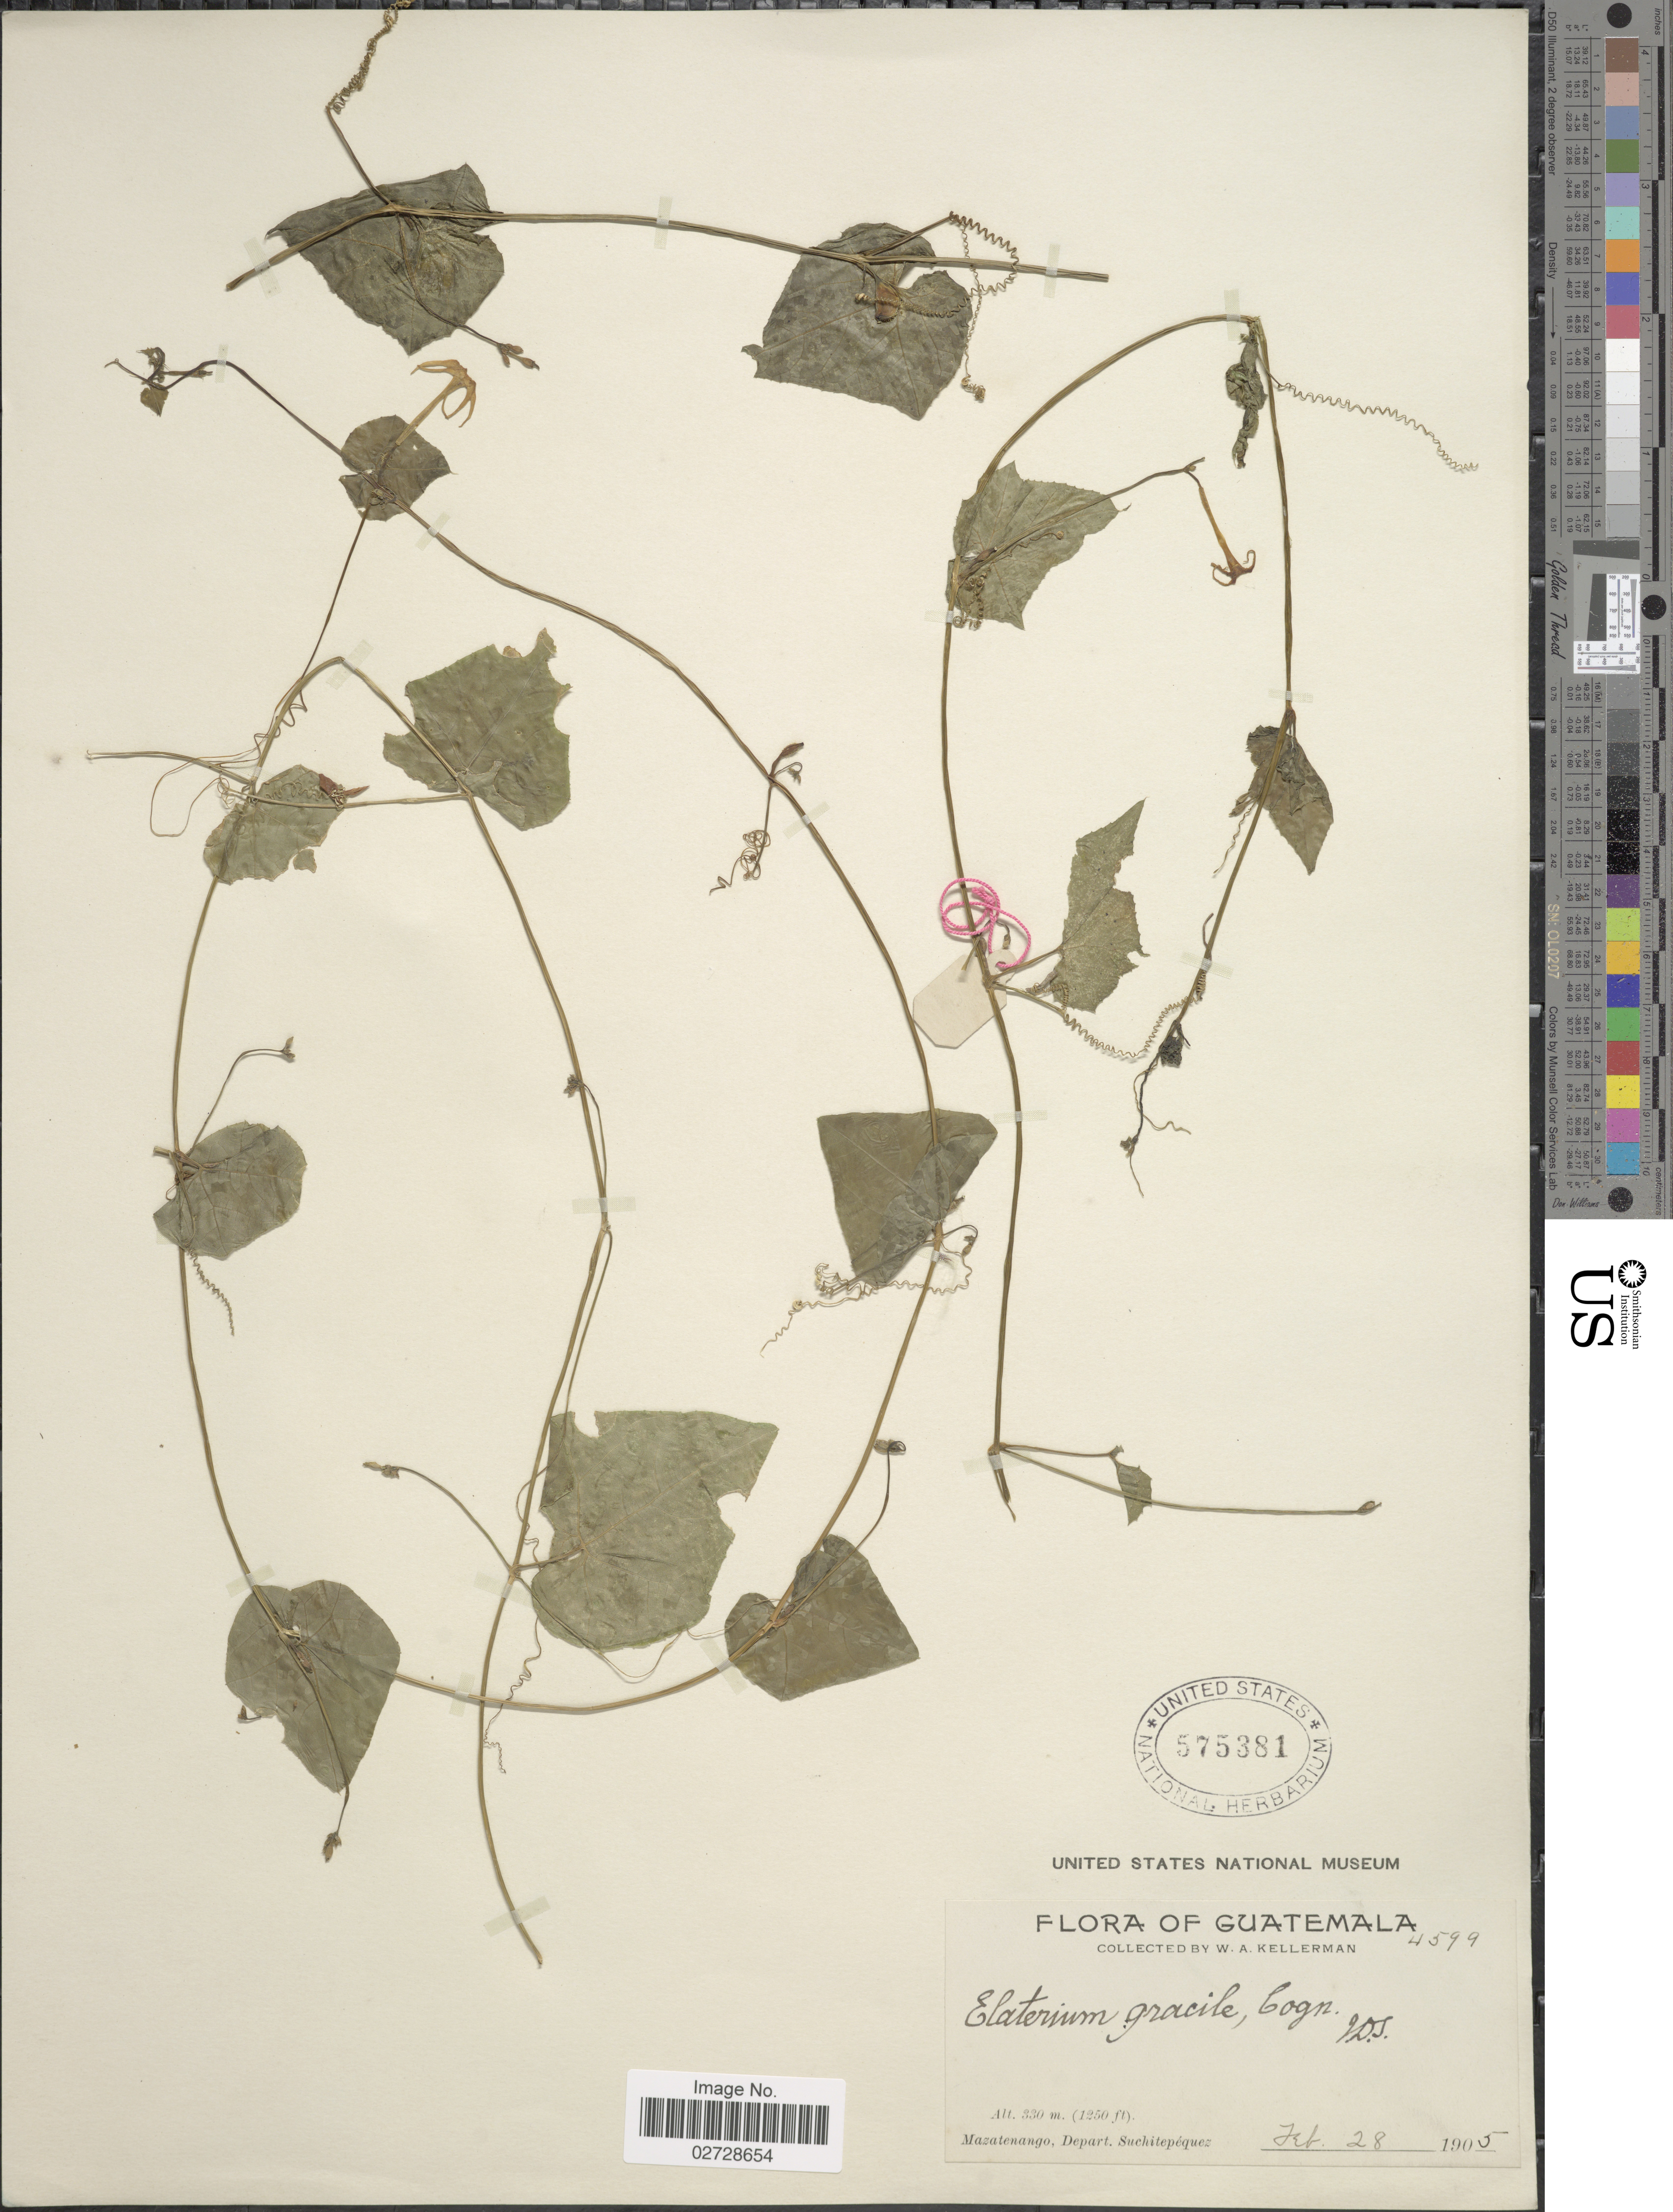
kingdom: Plantae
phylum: Tracheophyta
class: Magnoliopsida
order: Cucurbitales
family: Cucurbitaceae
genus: Cyclanthera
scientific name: Cyclanthera carthagenensis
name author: (Jacq.) H. Schaef. & S.S. Renner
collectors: W. Kellerman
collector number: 4599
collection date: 1905-02-28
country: Guatemala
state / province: Suchitepéquez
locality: Mazatenango.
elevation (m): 381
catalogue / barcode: US 575381